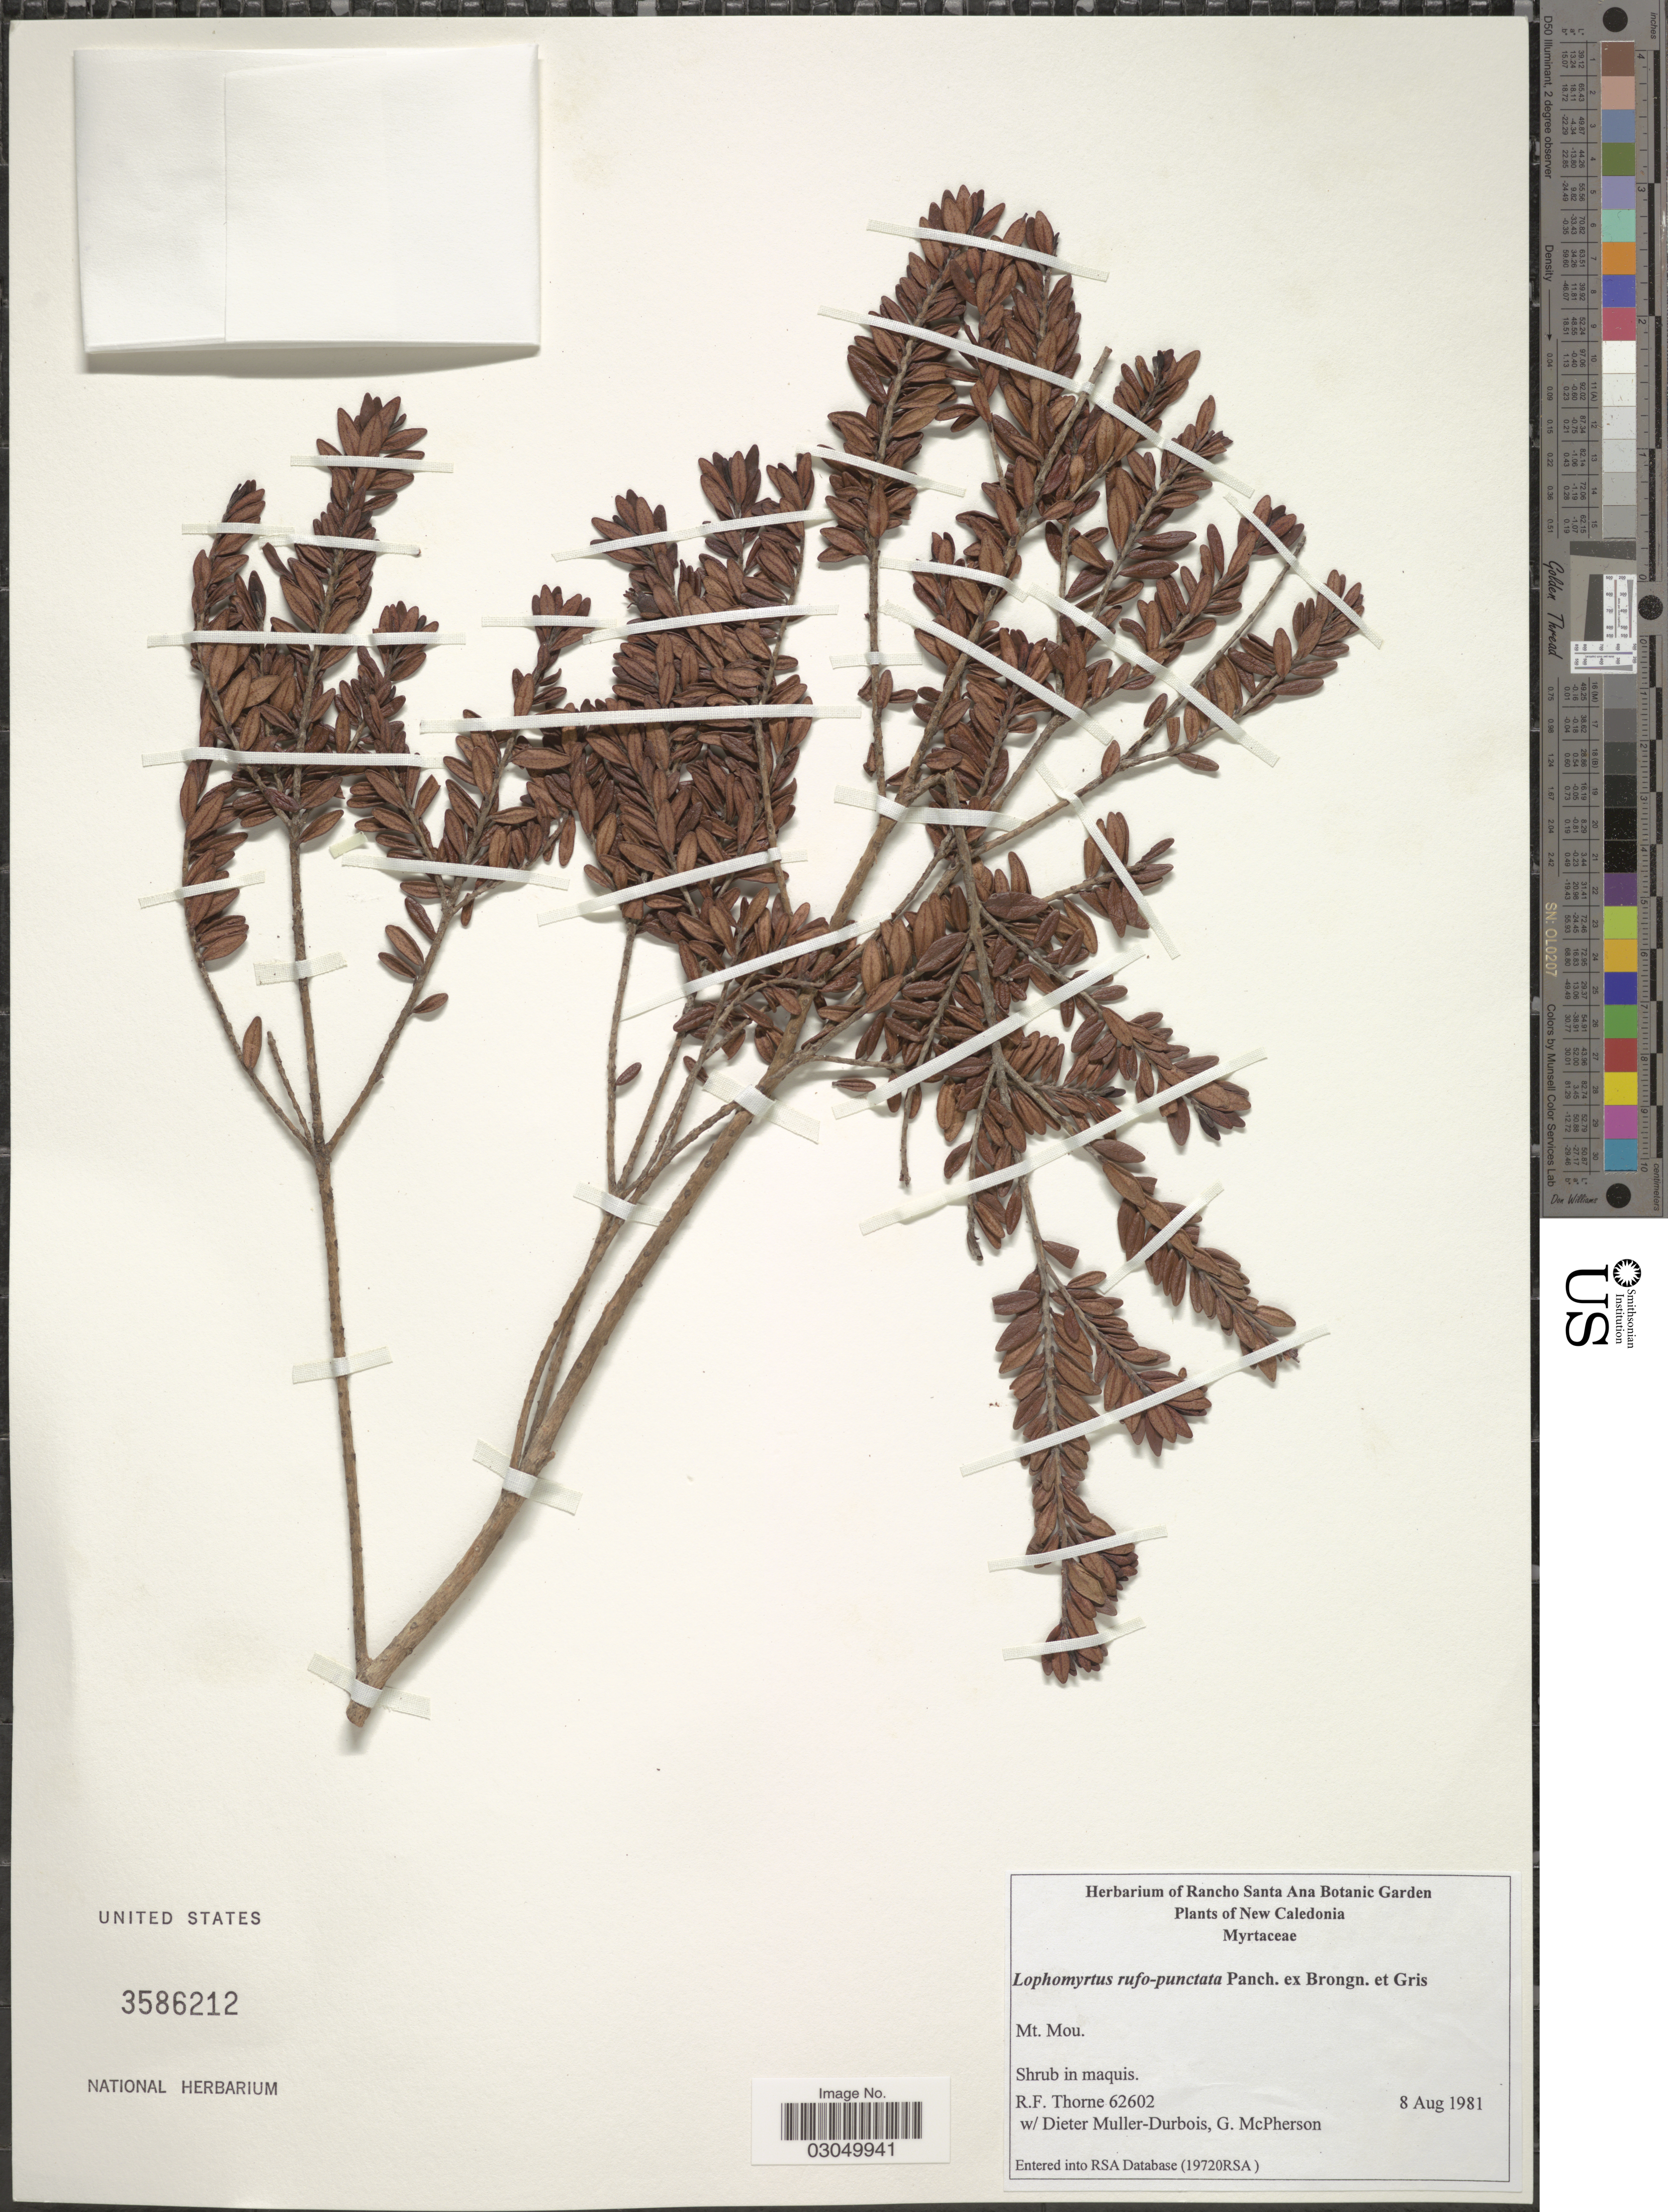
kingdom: Plantae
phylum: Tracheophyta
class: Magnoliopsida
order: Myrtales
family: Myrtaceae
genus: Myrtastrum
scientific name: Myrtastrum rufopunctatum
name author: (Pancher ex Brongn. & Gris) Burret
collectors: R. Thorne, D. Muller-Durbois & G. McPherson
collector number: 62602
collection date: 1981-08-08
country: New Caledonia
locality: Mt. Mou.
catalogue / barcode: US 3586212